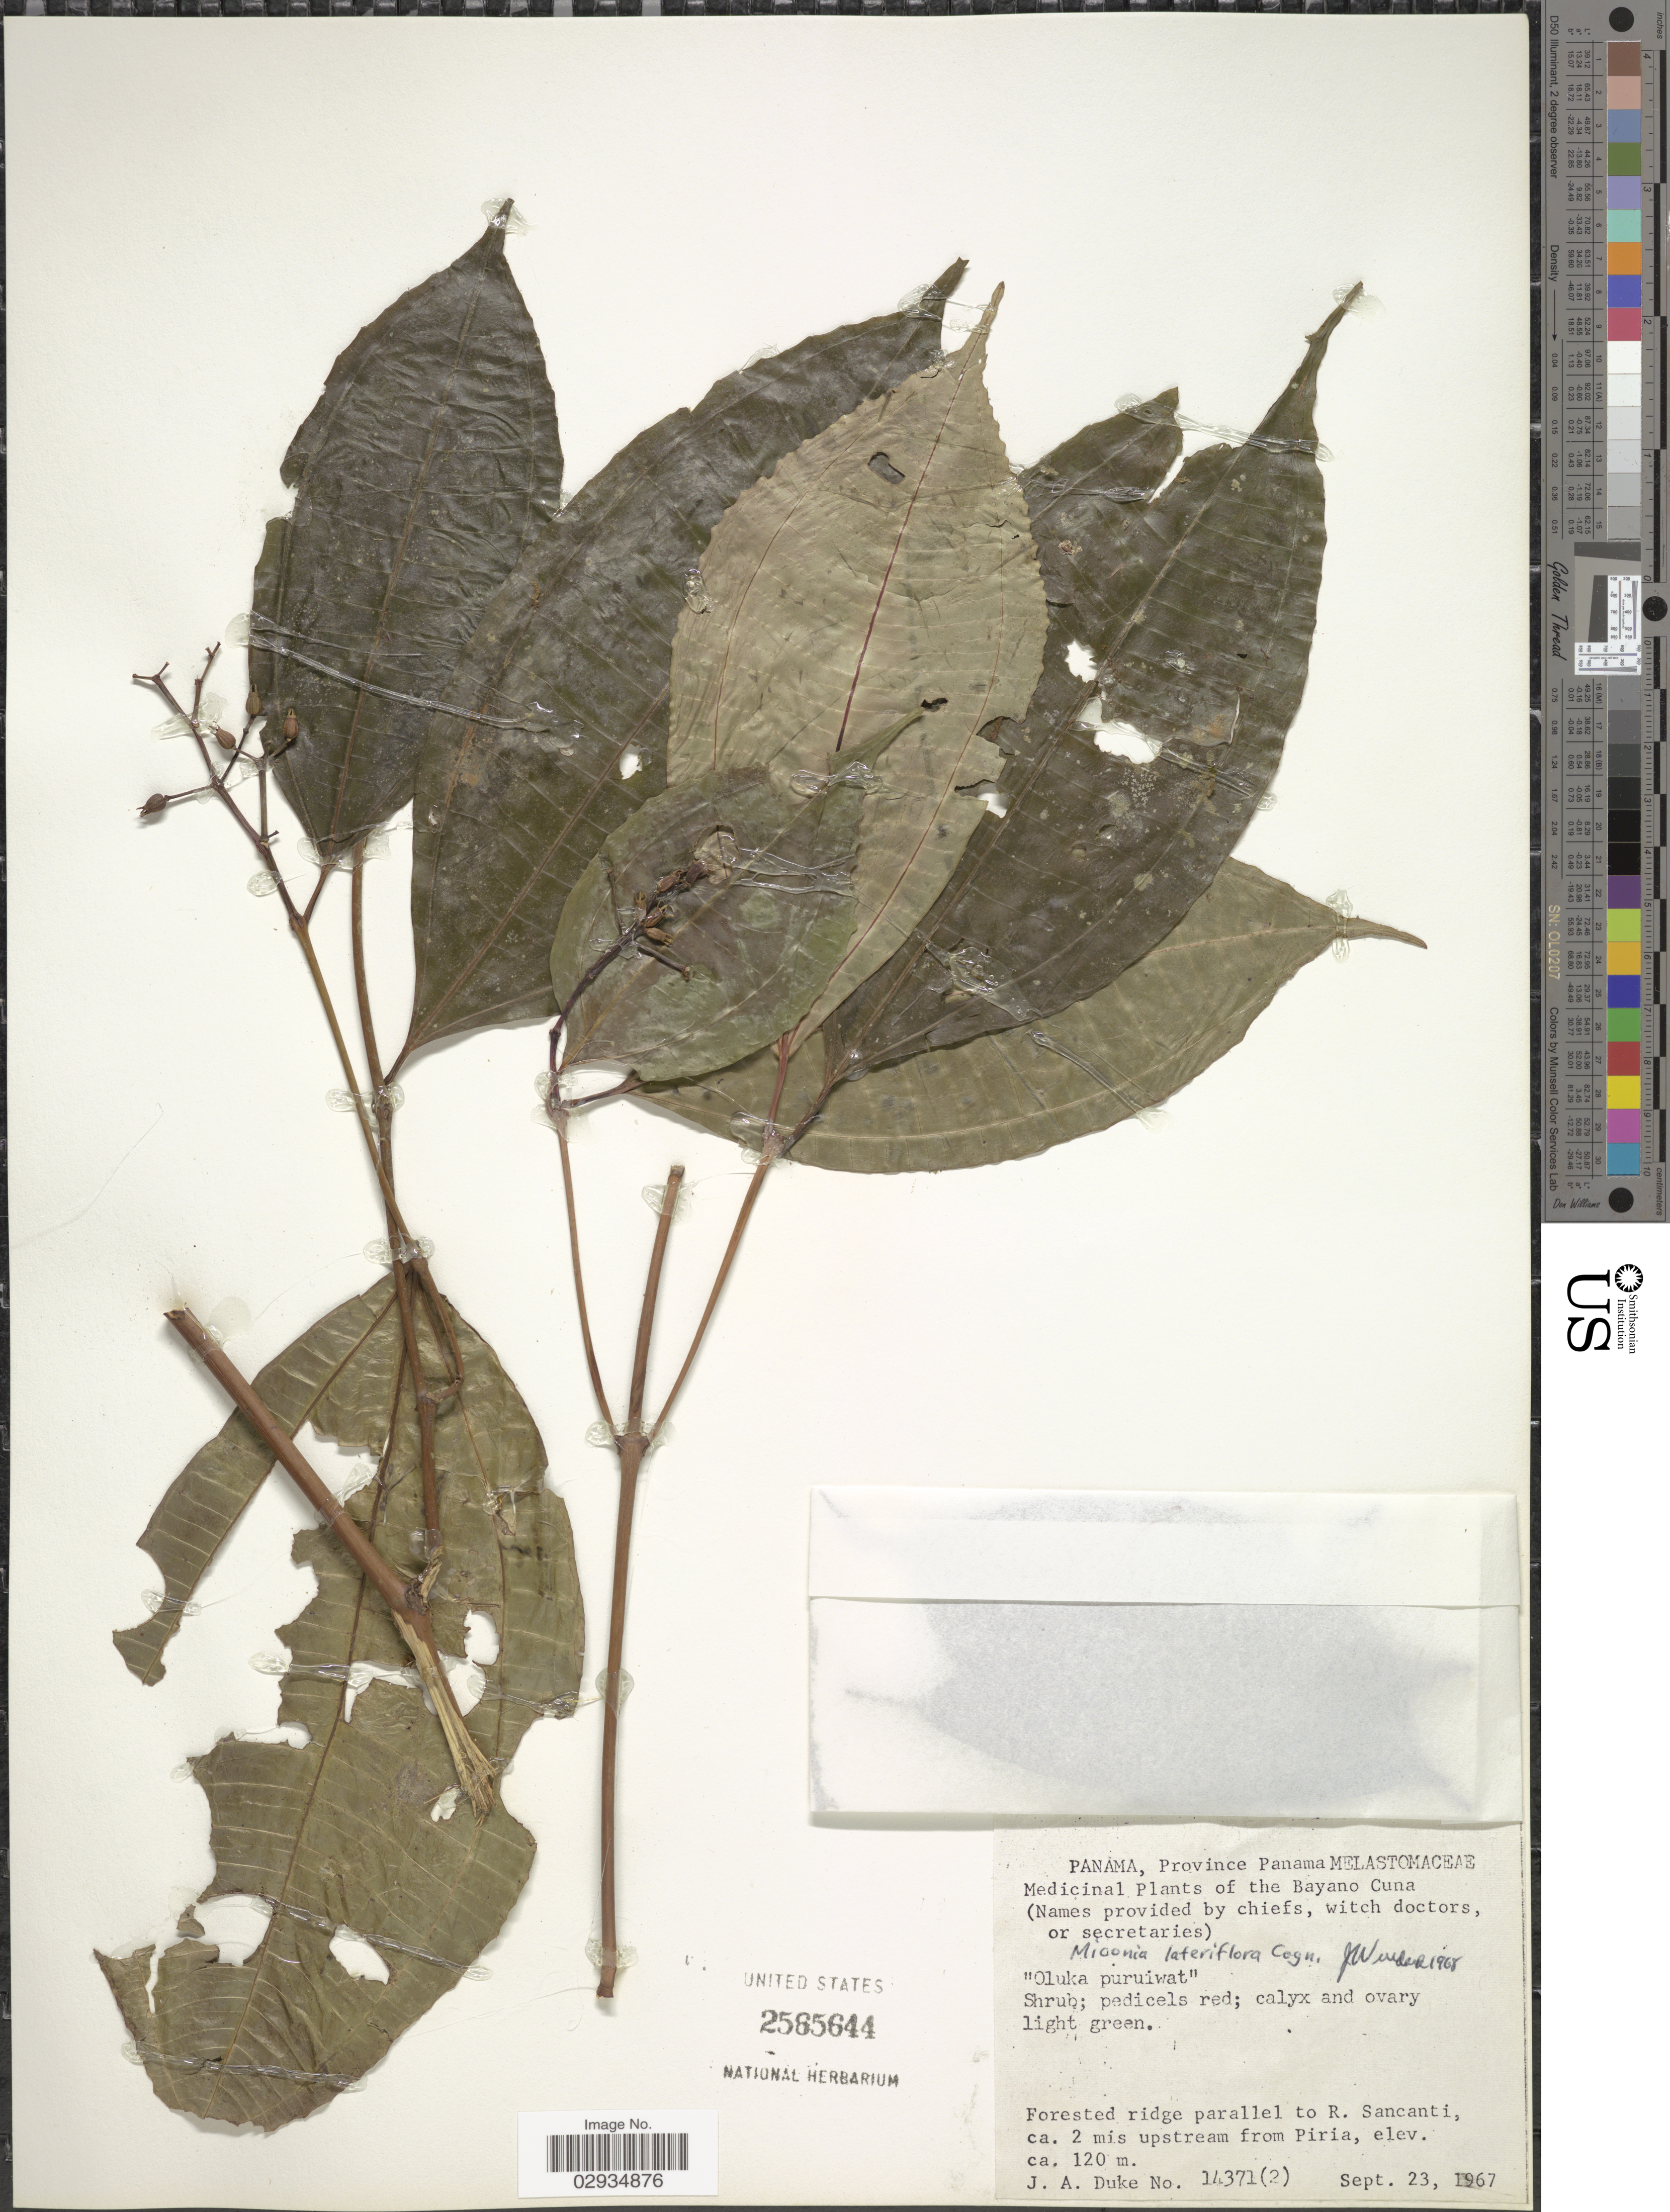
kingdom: Plantae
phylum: Tracheophyta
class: Magnoliopsida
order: Myrtales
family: Melastomataceae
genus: Miconia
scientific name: Miconia lateriflora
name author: Cogn.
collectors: J. A. Duke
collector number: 14371 (2)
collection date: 1967-09-23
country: Panama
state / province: Panamá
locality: Bayano Cuna. Parallel to R. Sancanti, ca. 2 mis upstream from Piria.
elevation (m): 120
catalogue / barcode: US 2565644